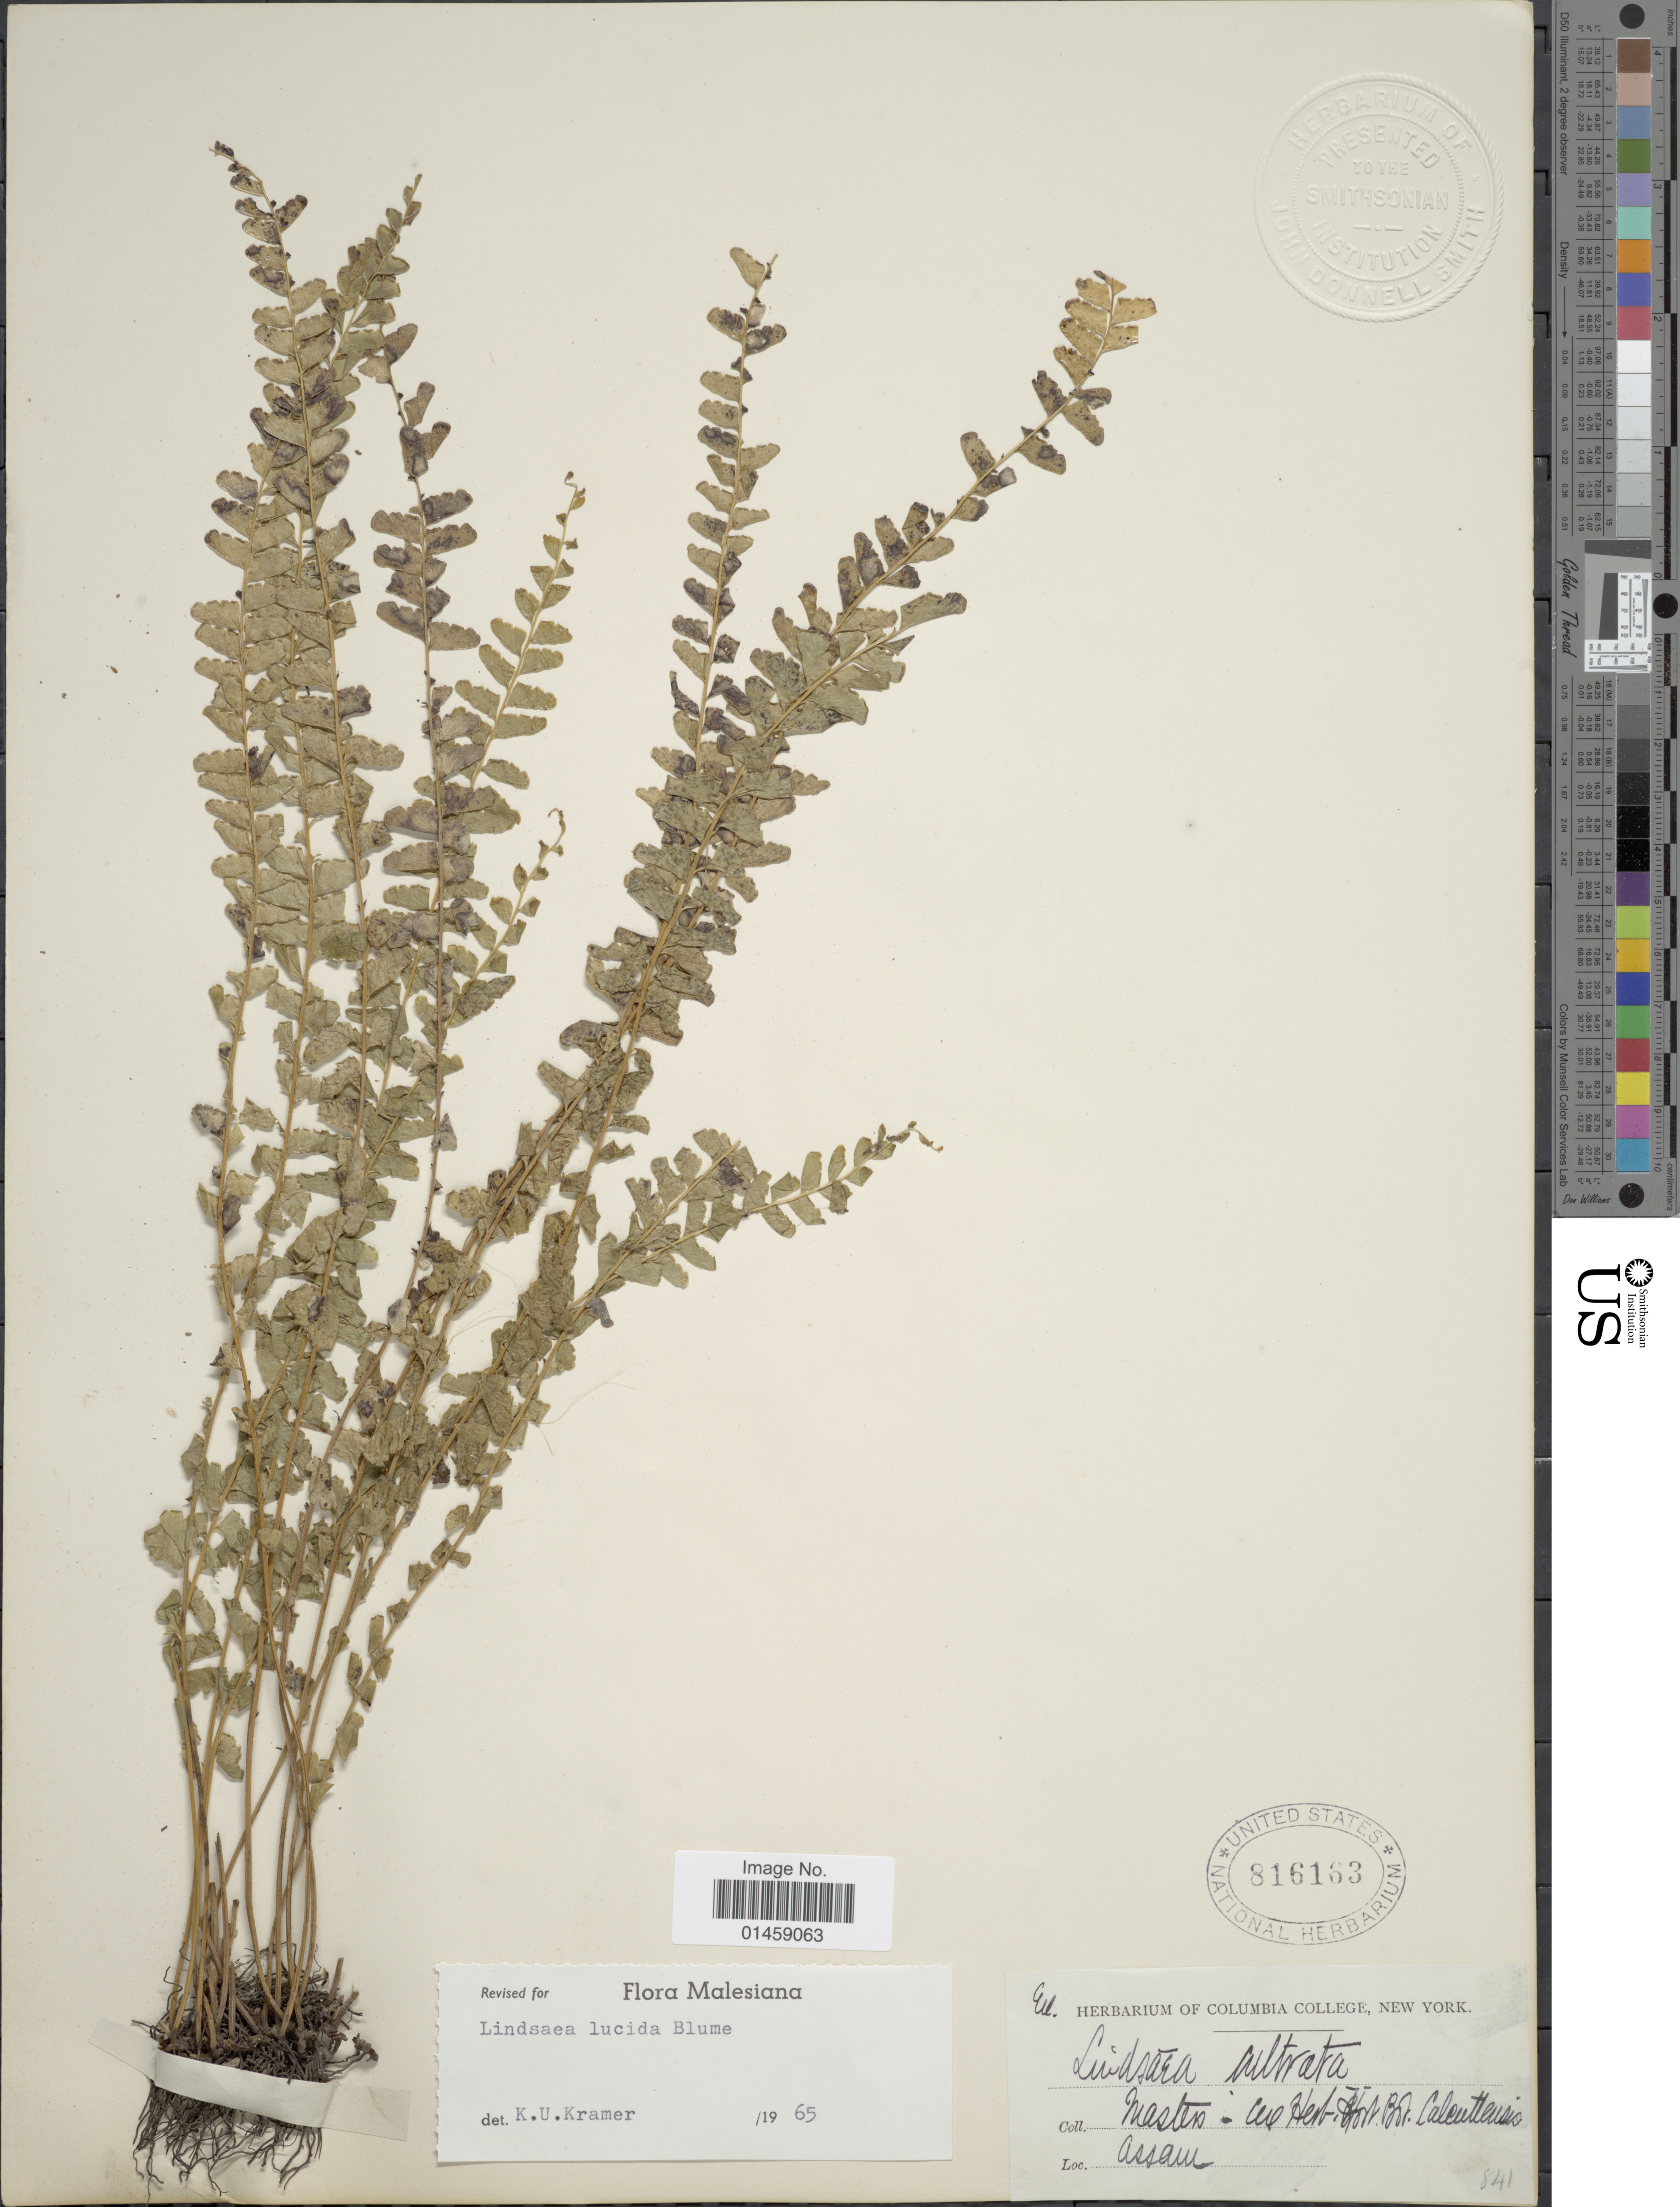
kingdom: Plantae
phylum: Tracheophyta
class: Polypodiopsida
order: Polypodiales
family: Lindsaeaceae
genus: Lindsaea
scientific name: Lindsaea lucida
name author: Blume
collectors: ex herb. Bot. Caleutteusic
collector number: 841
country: India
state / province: Assam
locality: Assam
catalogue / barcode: US 816163